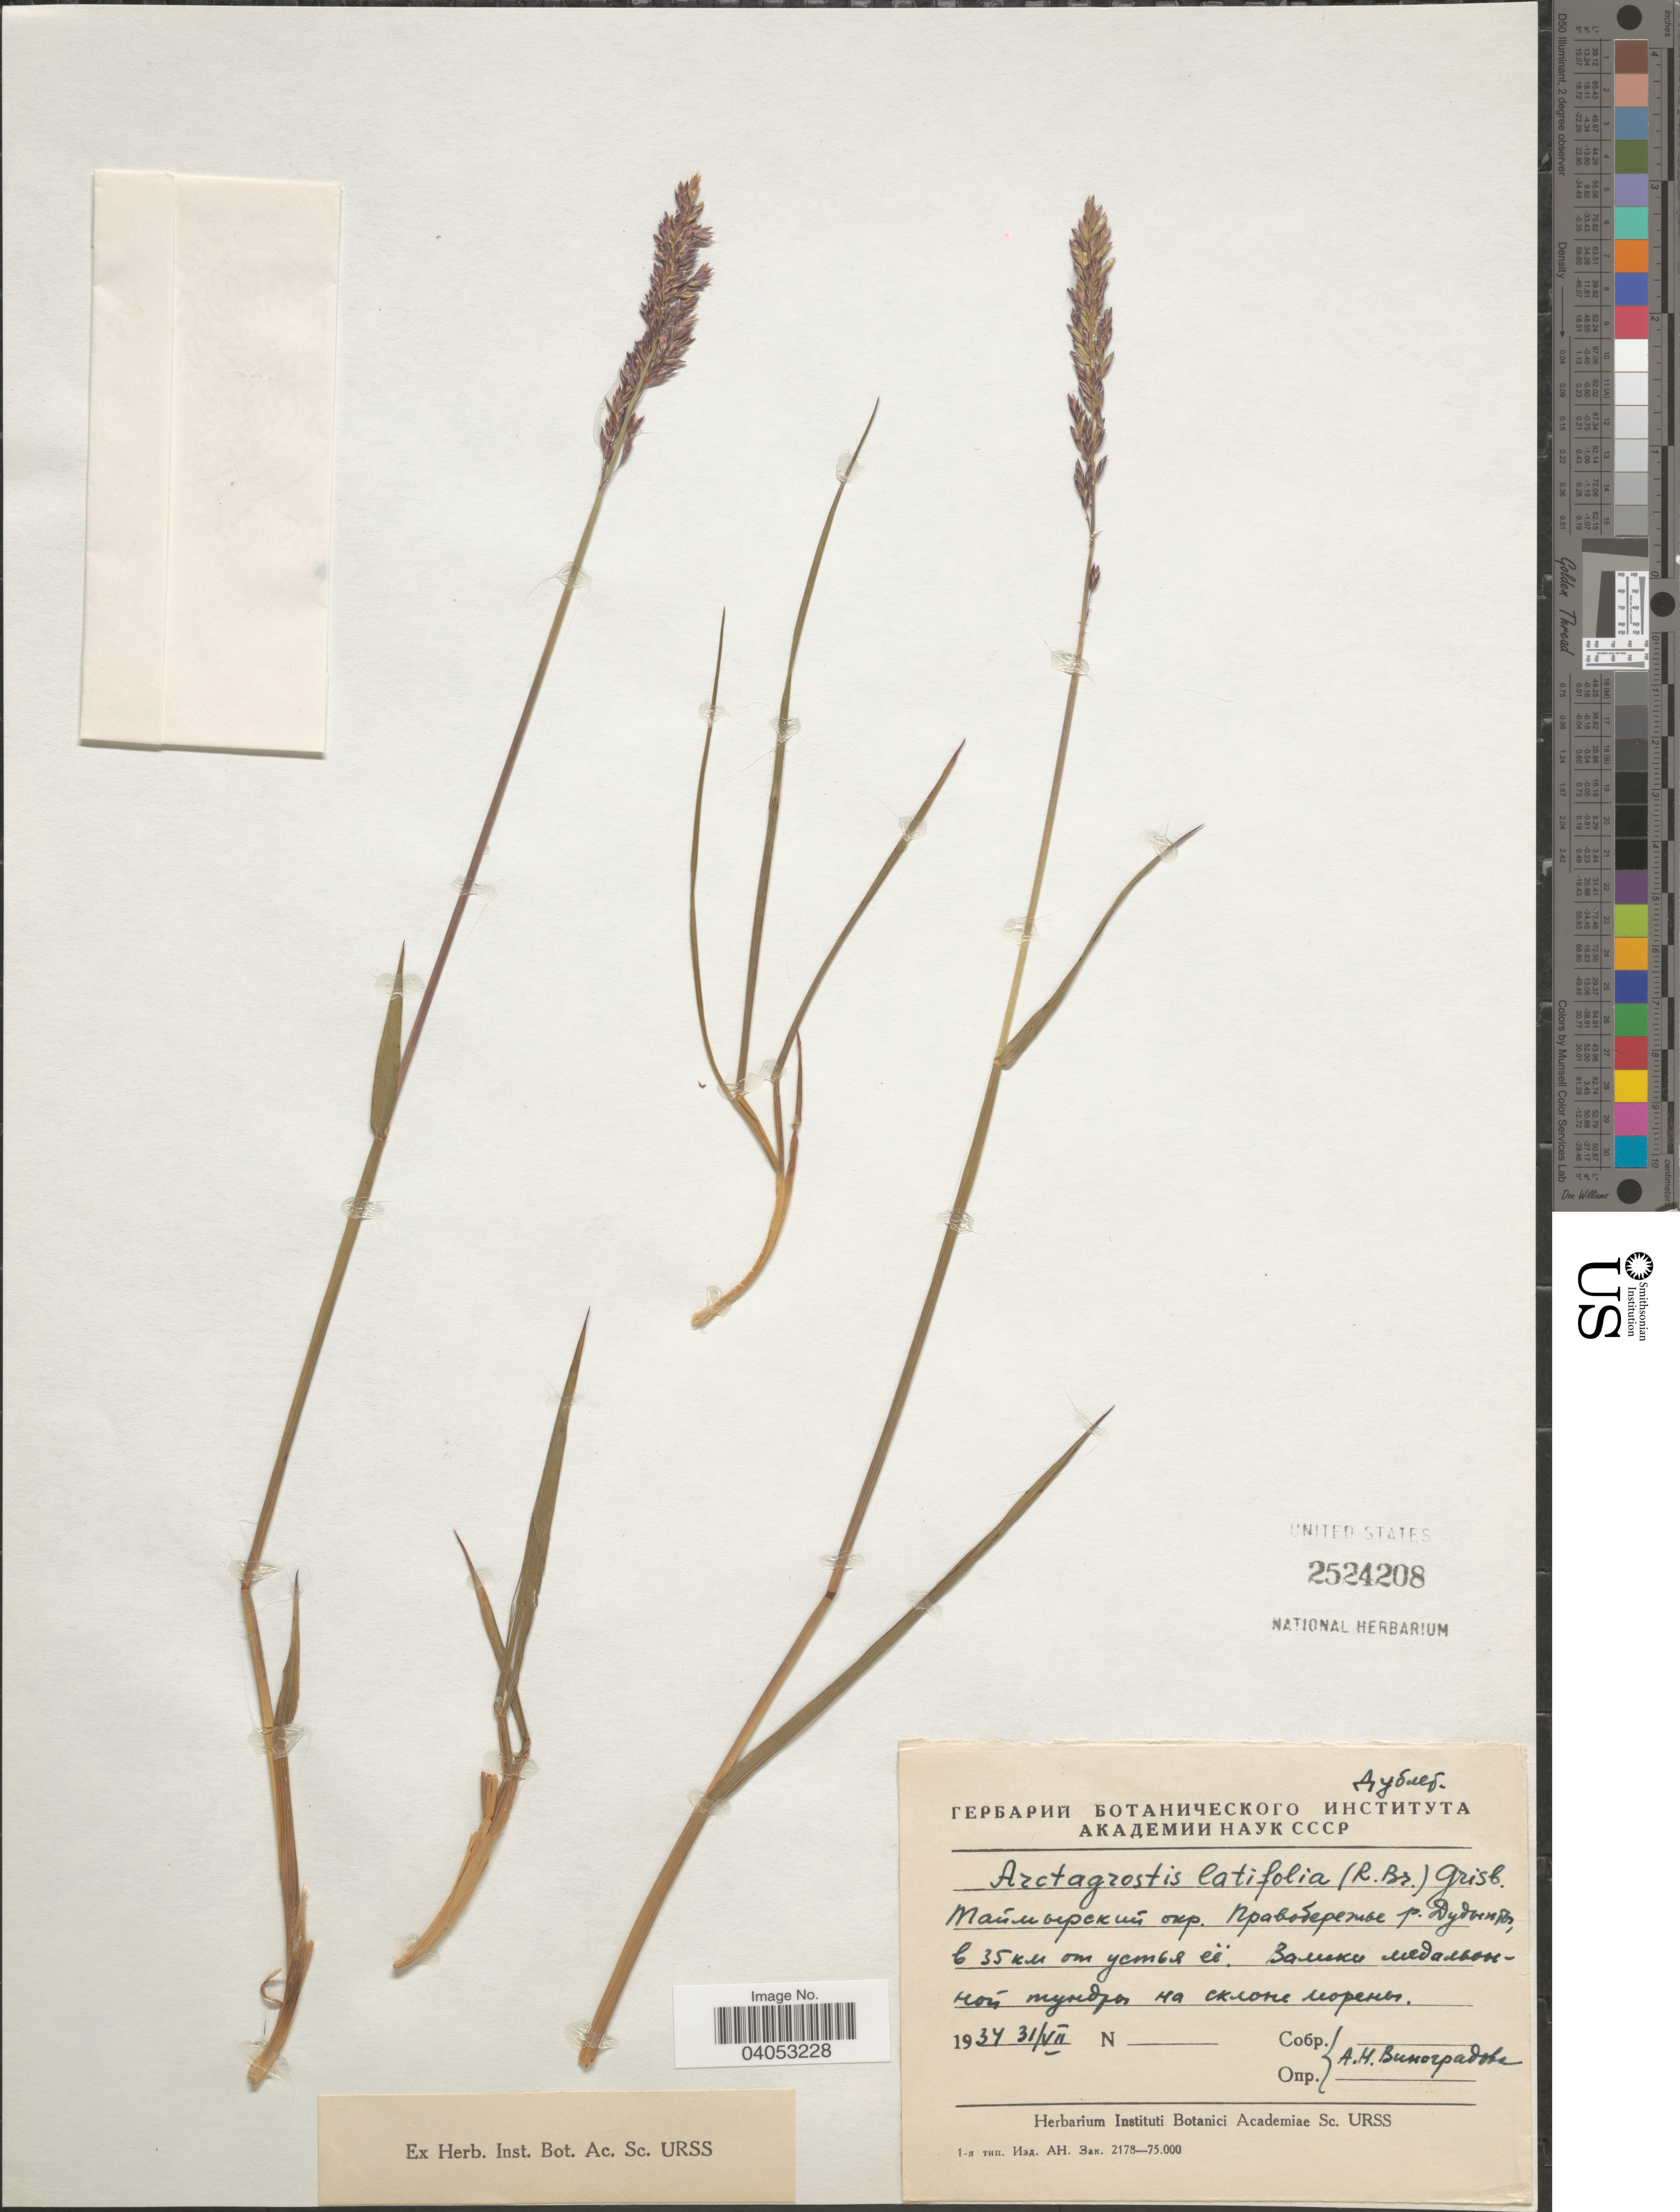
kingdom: Plantae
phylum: Tracheophyta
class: Liliopsida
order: Poales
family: Poaceae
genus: Arctagrostis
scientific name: Arctagrostis latifolia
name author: (R. Br.) Griseb.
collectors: A. Vinogradova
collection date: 1934-07-31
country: Russian Federation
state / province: Krasnoyarsk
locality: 35 km from mouth of river Dudypta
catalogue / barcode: US 2524208